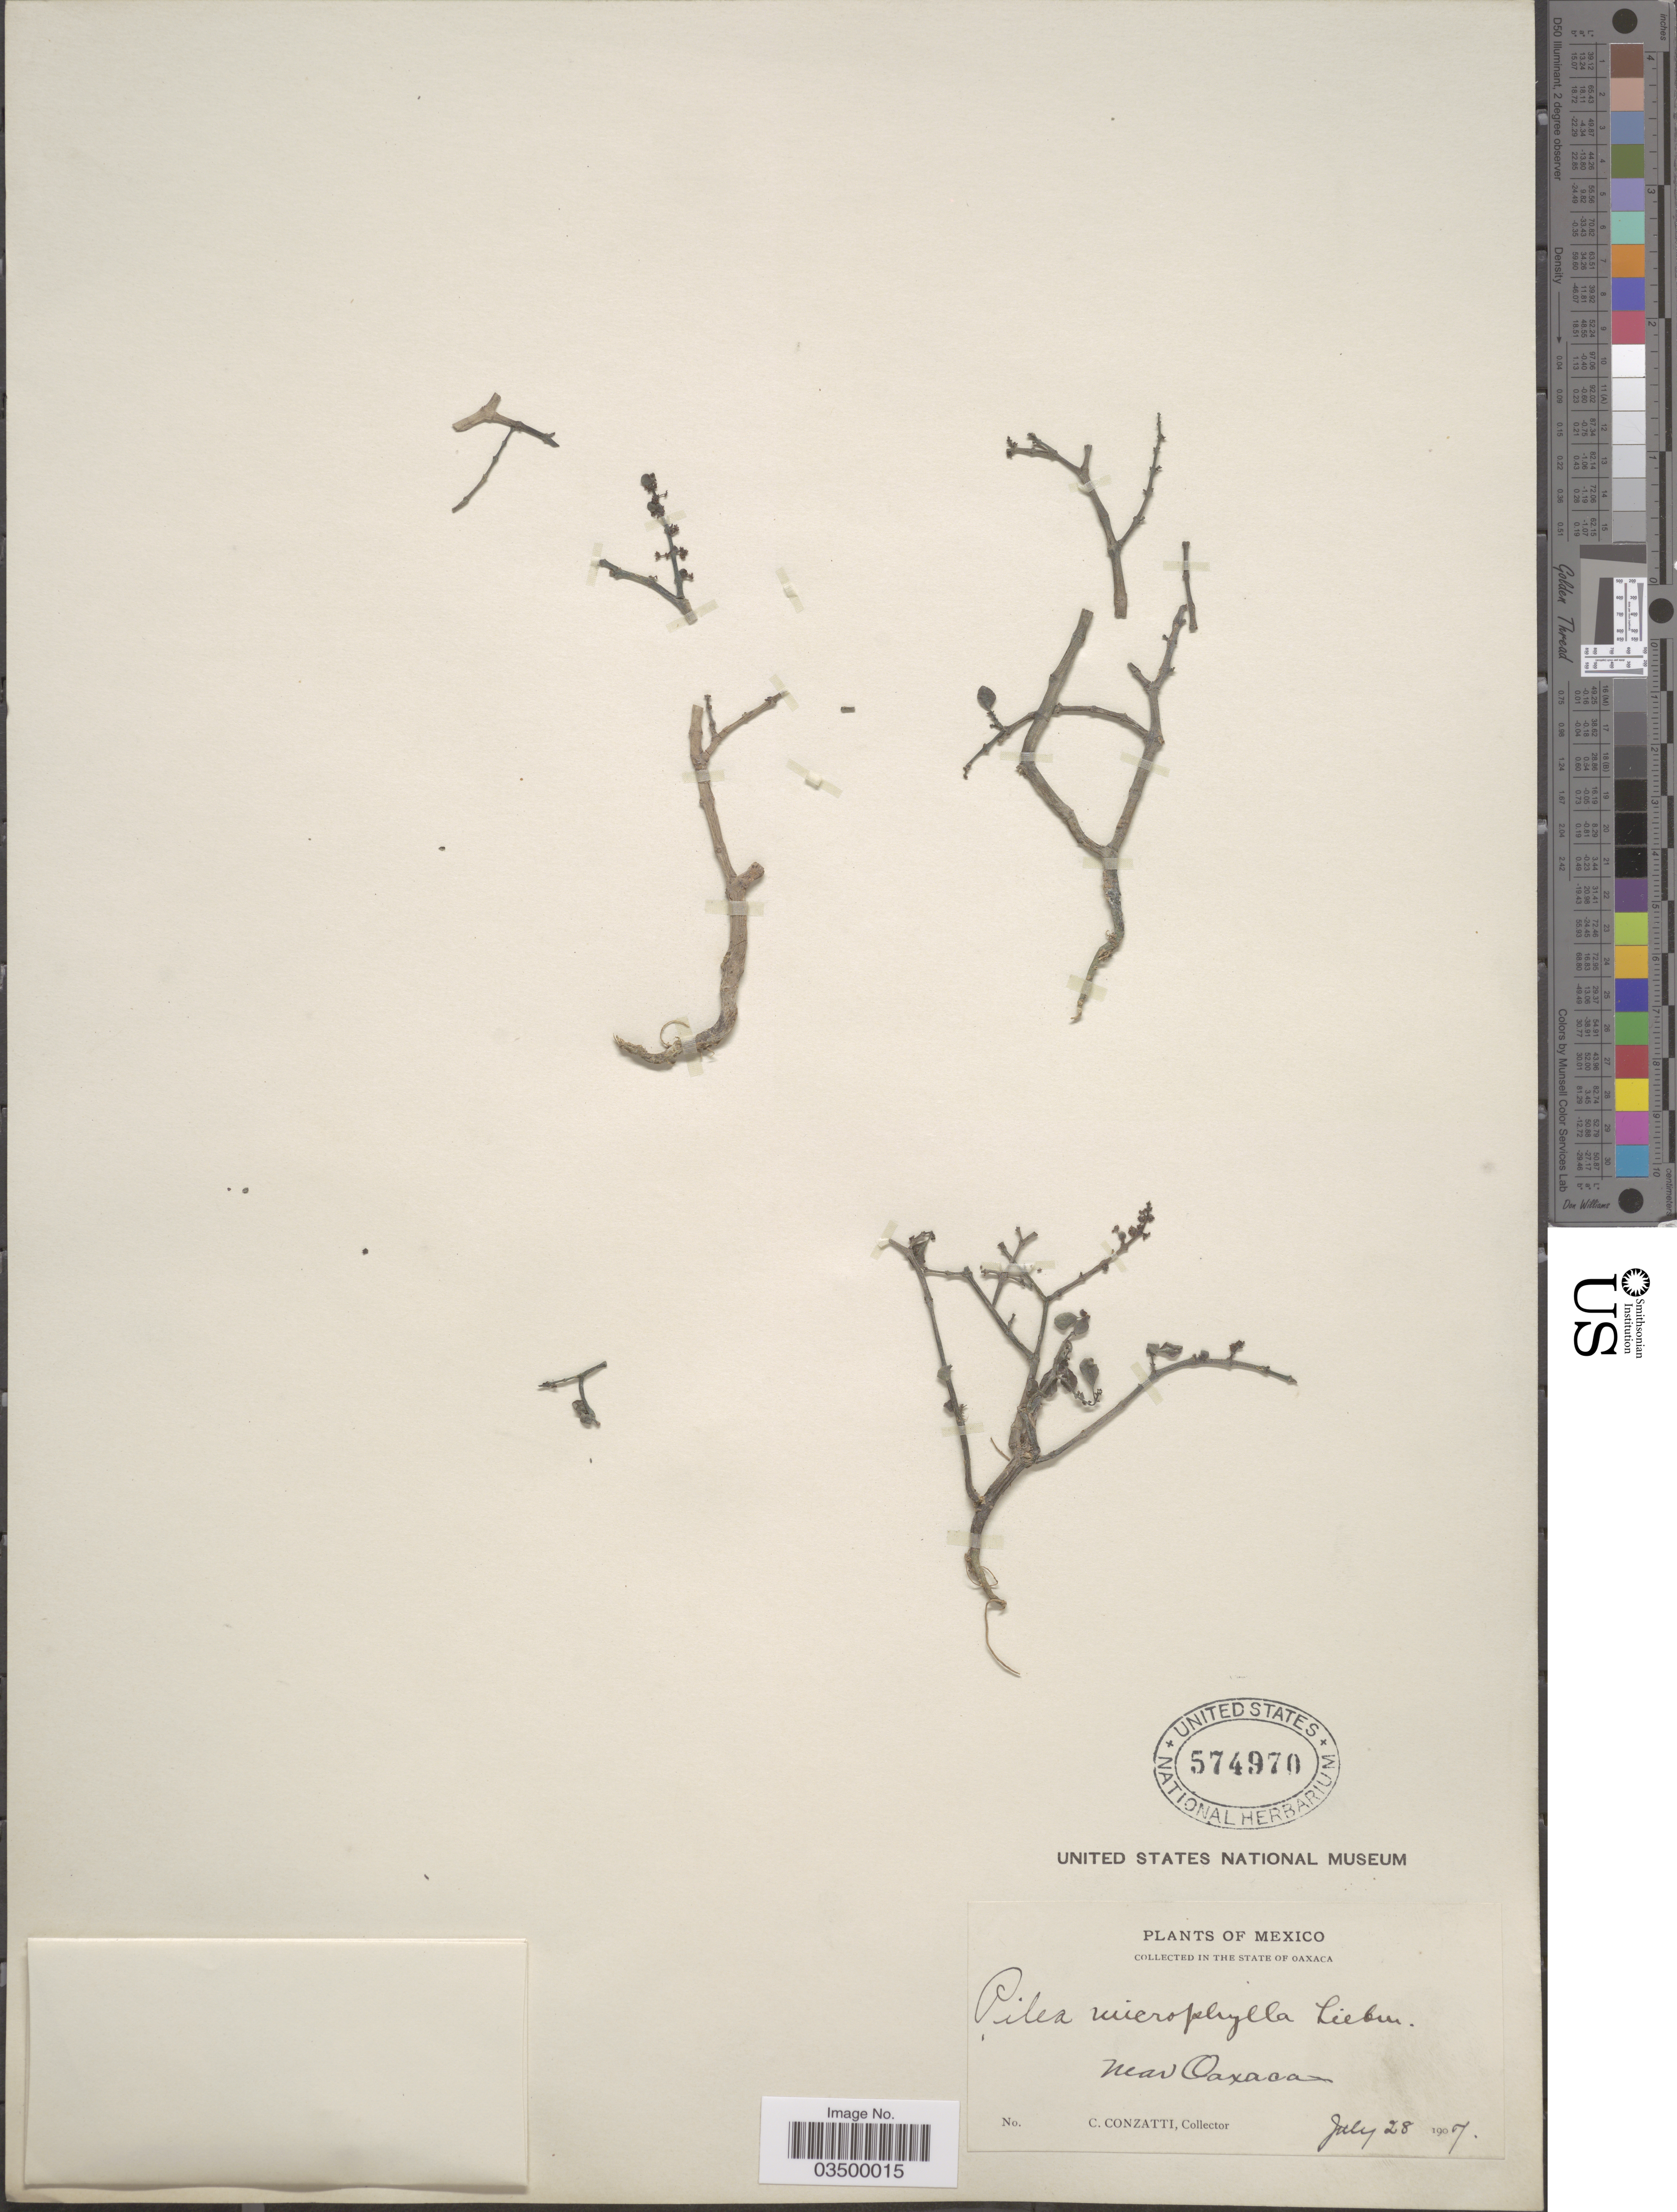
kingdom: Plantae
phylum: Tracheophyta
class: Magnoliopsida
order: Rosales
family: Urticaceae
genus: Pilea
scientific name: Pilea microphylla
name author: (L.) Liebm.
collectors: C. Conzatti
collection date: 1907-07-28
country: Mexico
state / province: Oaxaca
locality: Near Oaxaca.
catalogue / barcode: US 574970